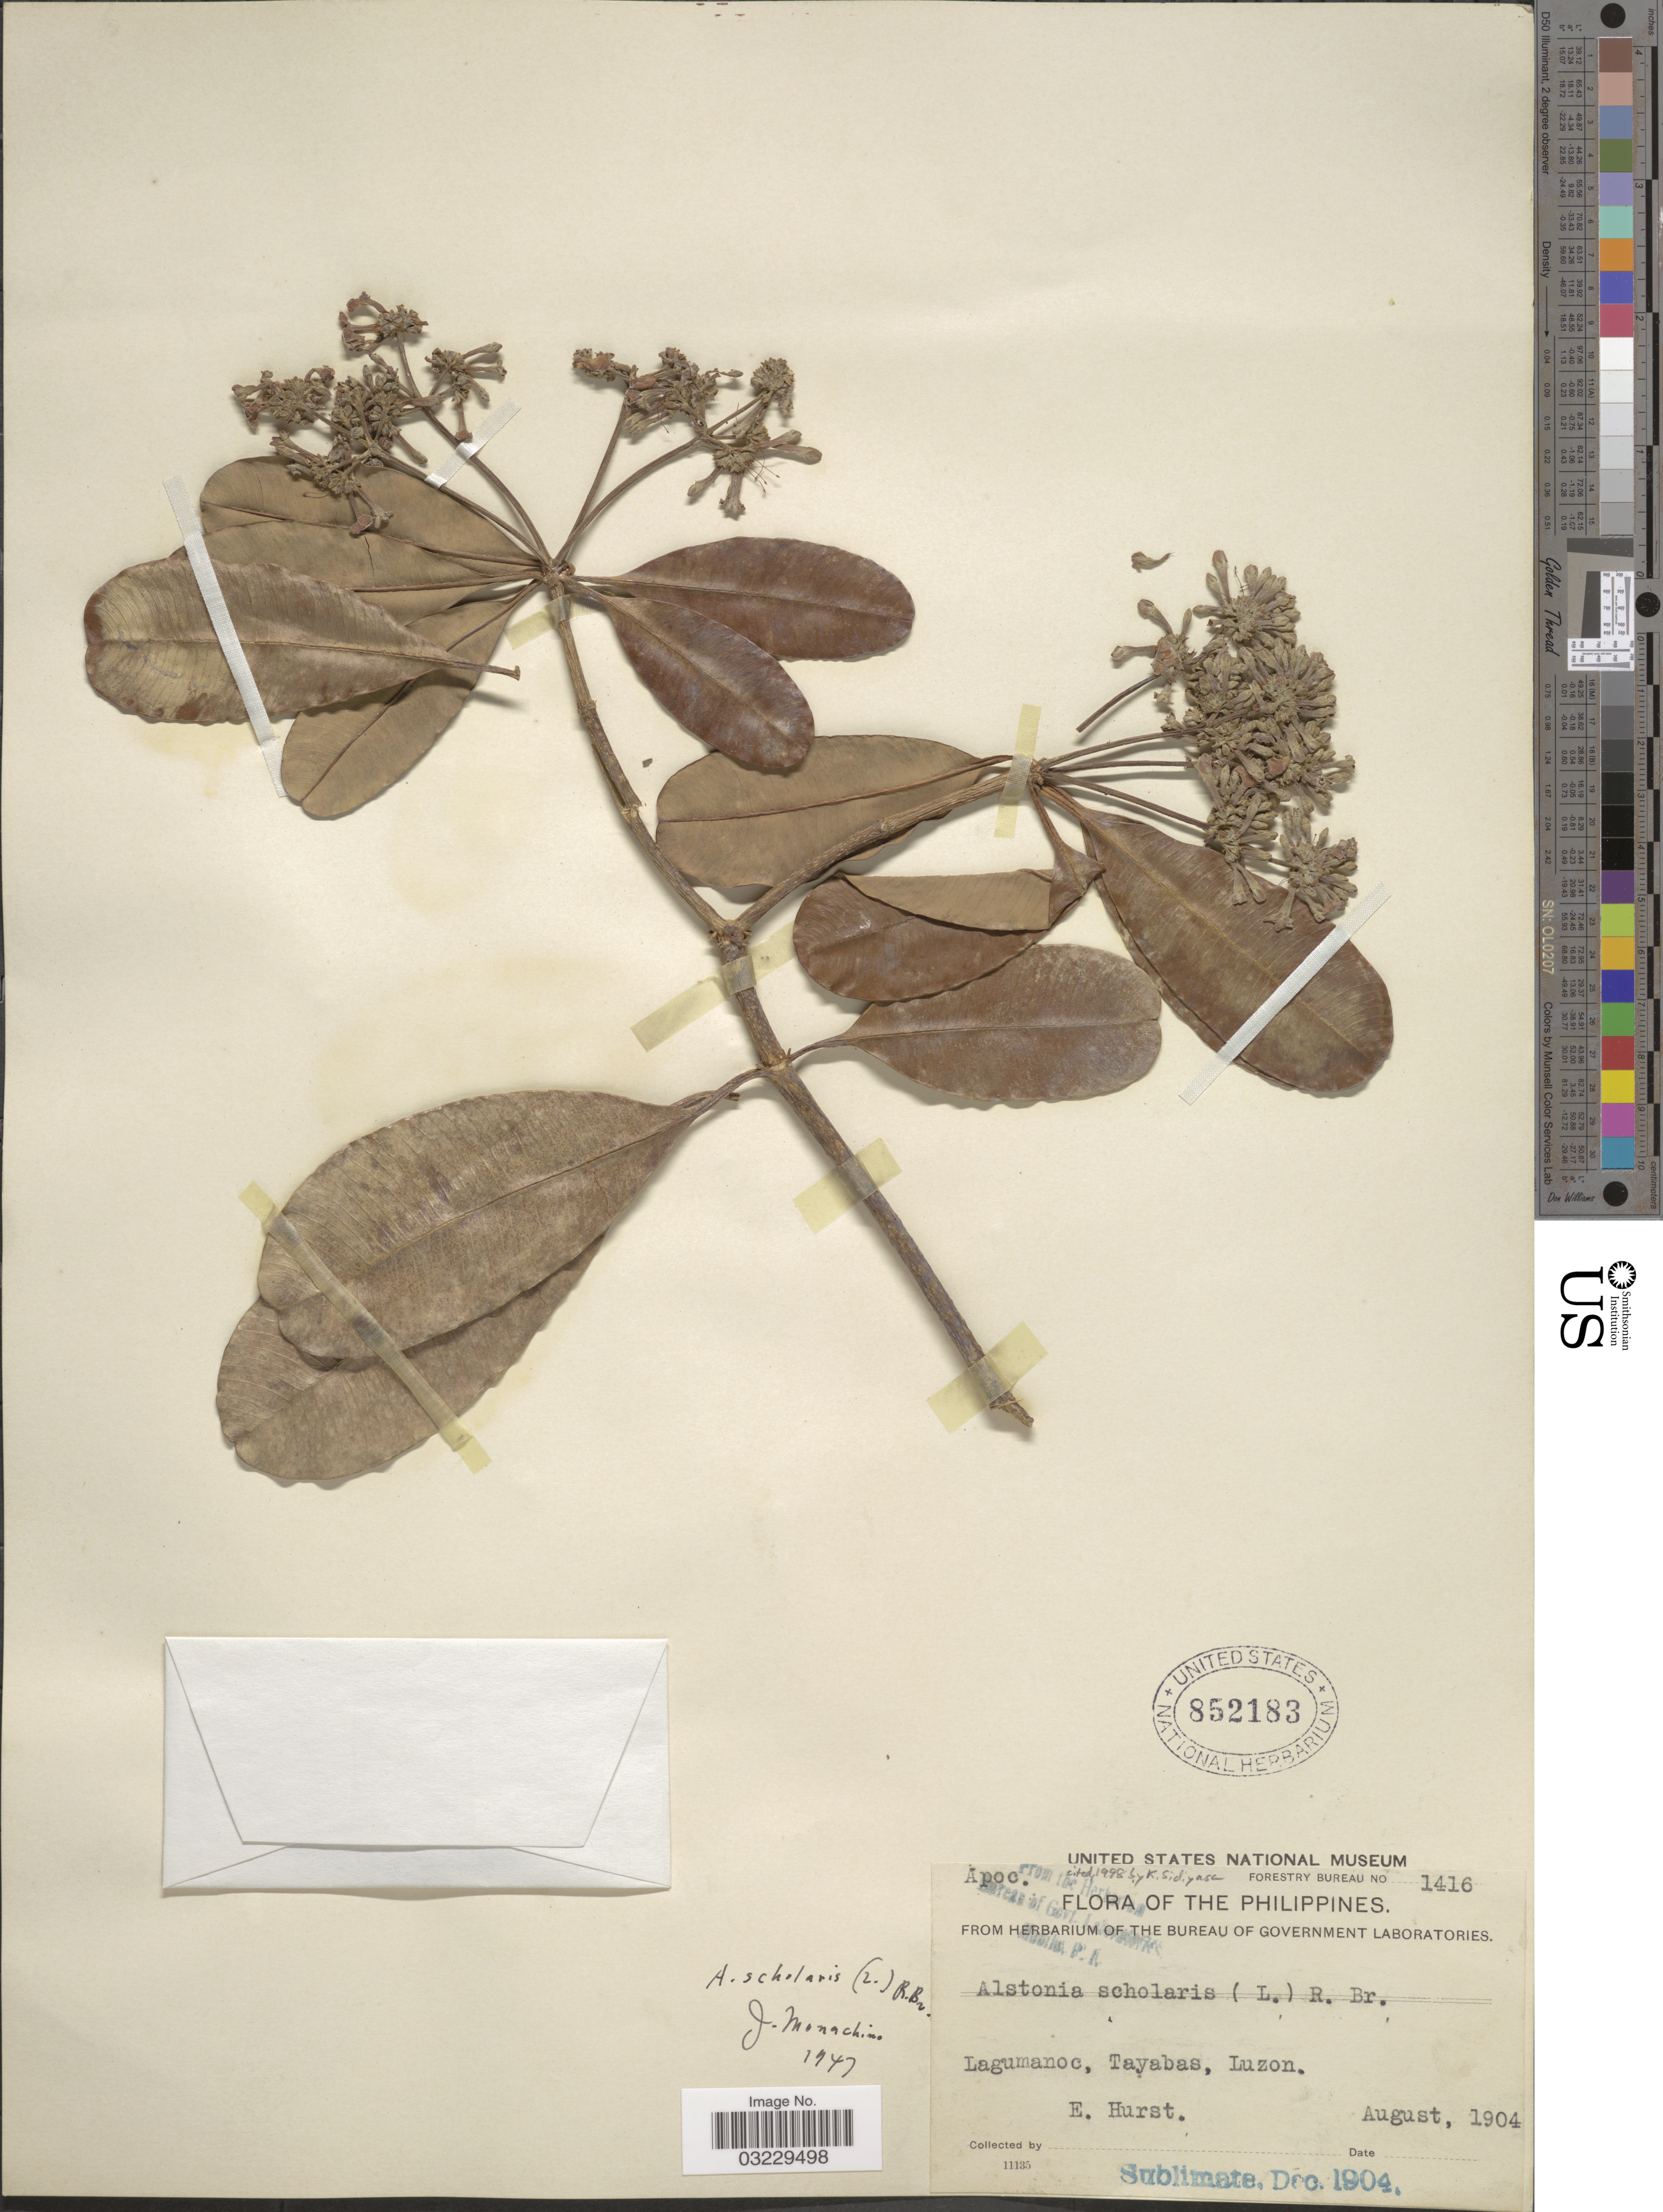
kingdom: Plantae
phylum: Tracheophyta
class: Magnoliopsida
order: Gentianales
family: Apocynaceae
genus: Alstonia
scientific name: Alstonia scholaris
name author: (L.) R. Br.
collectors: E. Hurst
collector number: Forestry Bureau 1416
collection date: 1904-08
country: Philippines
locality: Lagumanoc, Tayabas, Luzon.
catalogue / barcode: US 852183